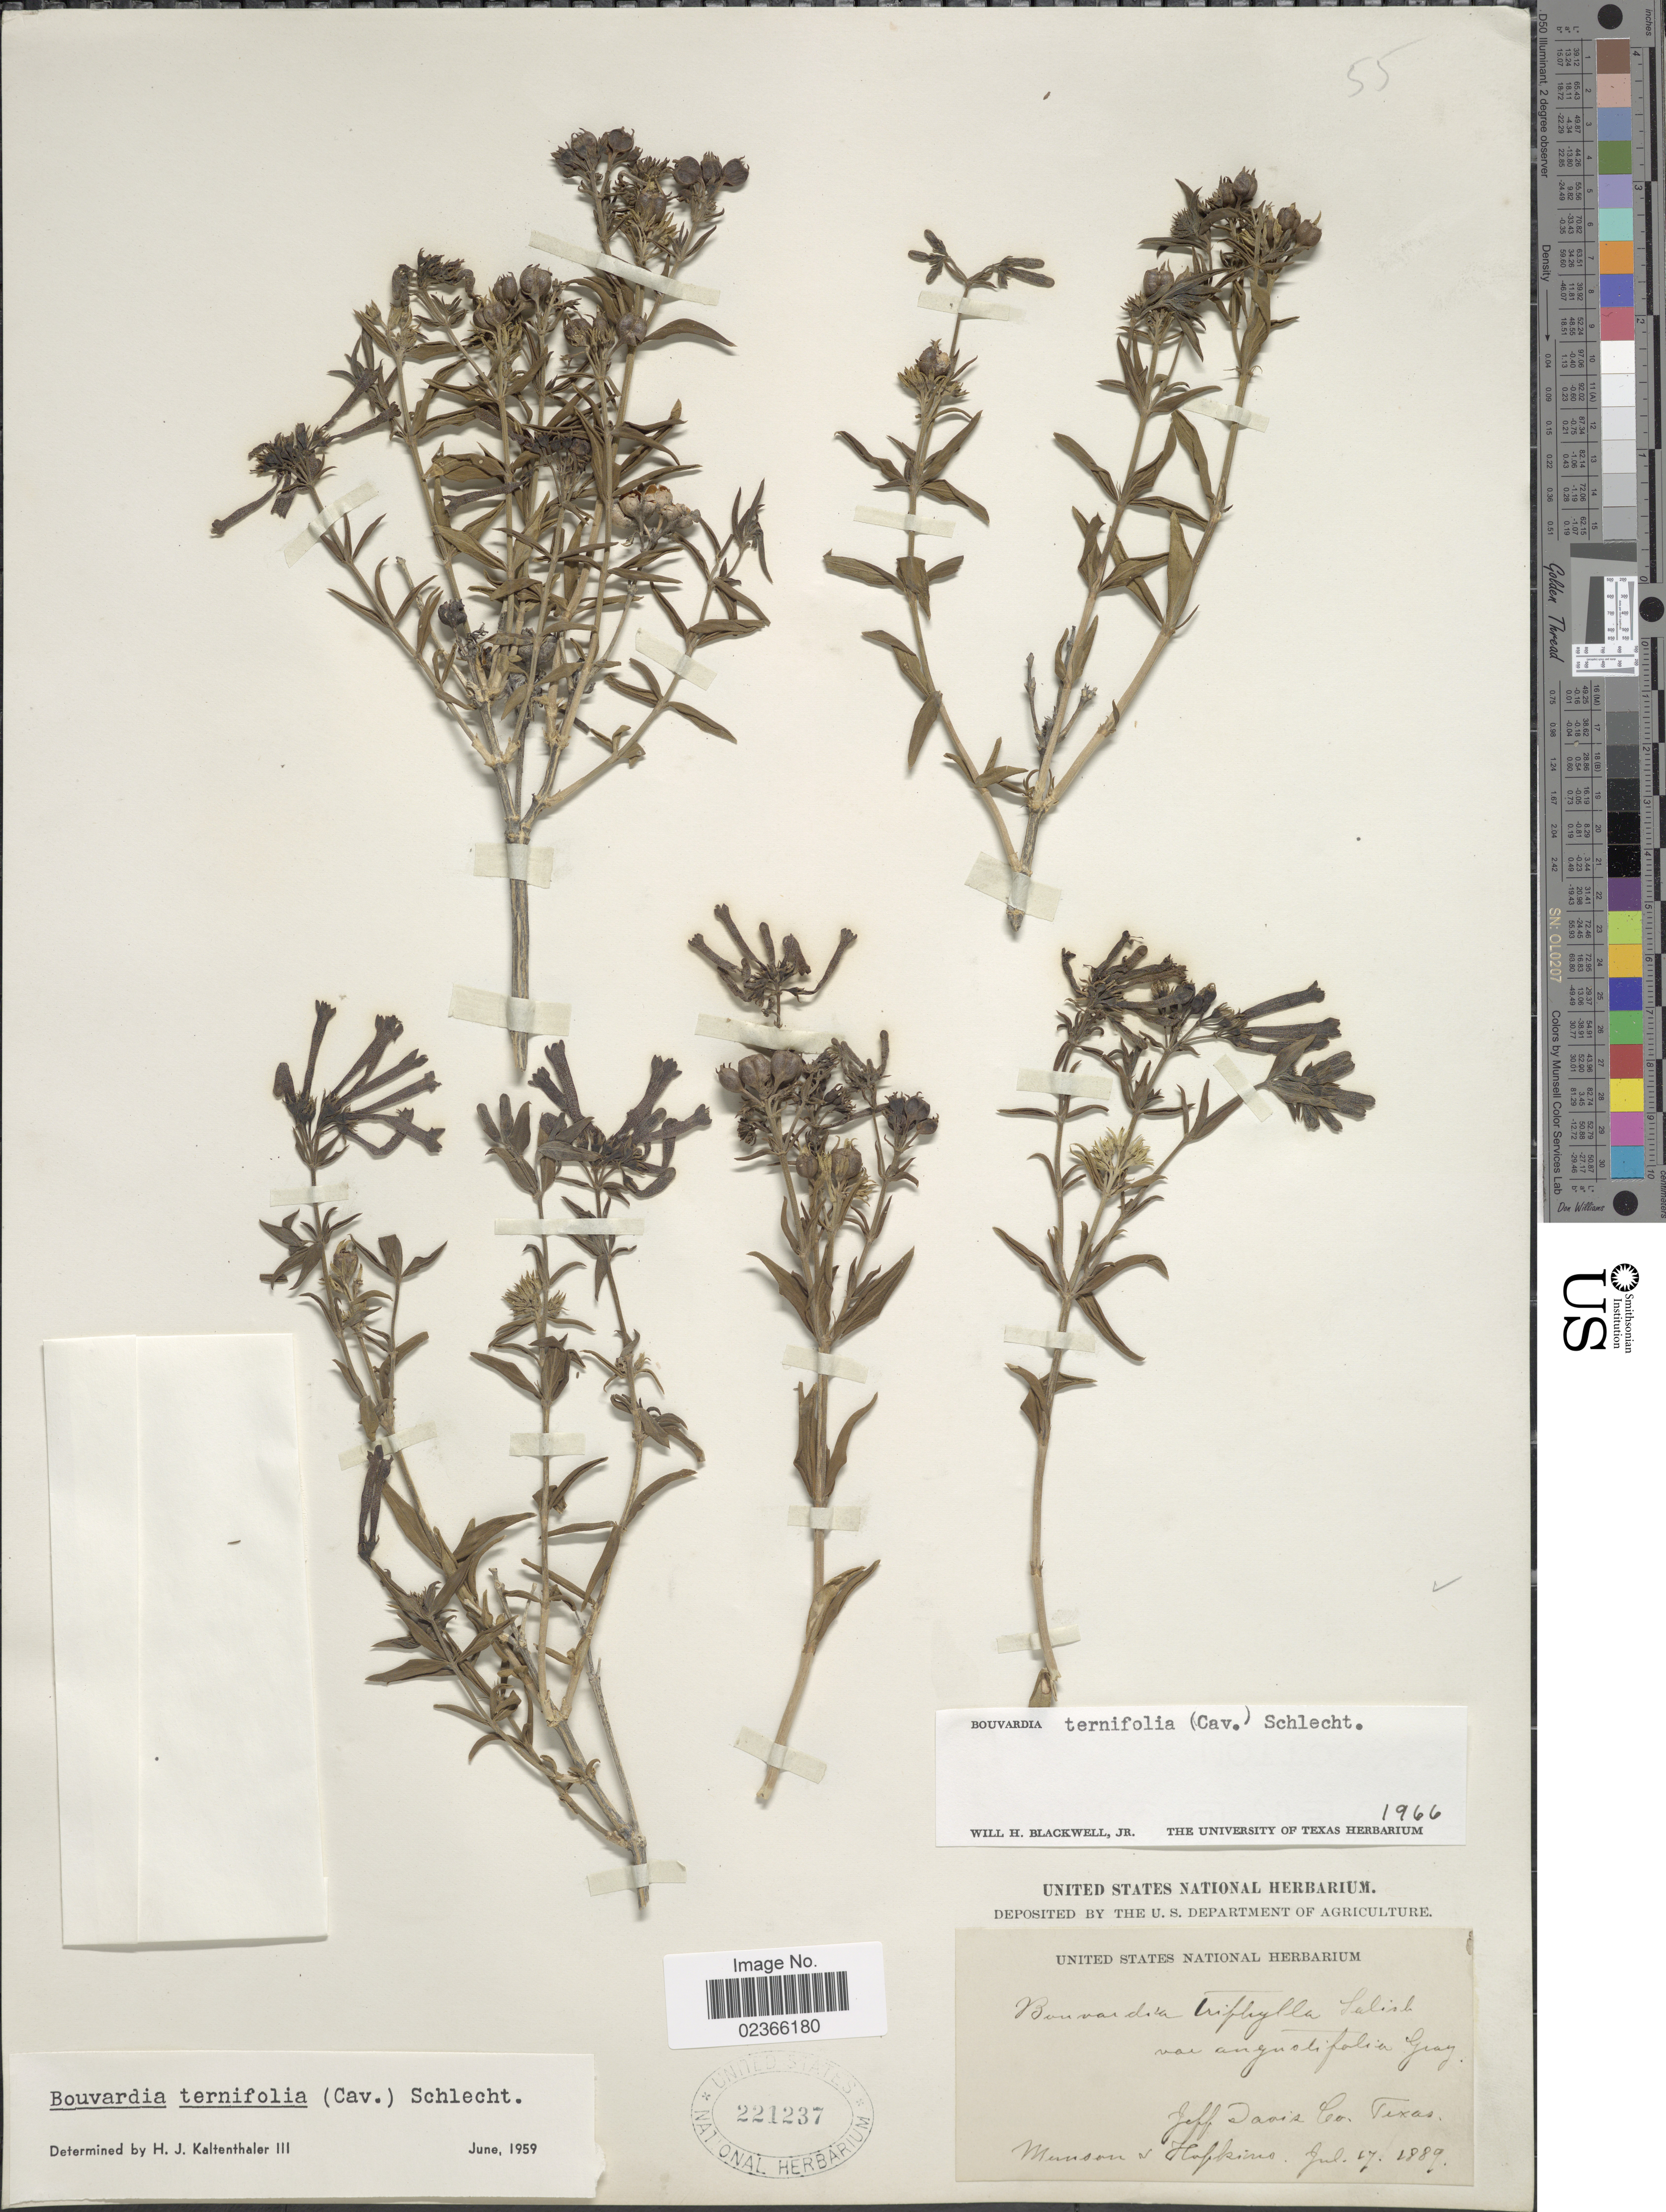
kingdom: Plantae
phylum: Tracheophyta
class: Magnoliopsida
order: Gentianales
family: Rubiaceae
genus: Bouvardia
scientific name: Bouvardia ternifolia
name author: (Cav.) Schltdl.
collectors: -. Munson & -- Hopkins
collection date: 1889-07-17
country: United States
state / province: Texas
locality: Jeff Davis Co. Texas.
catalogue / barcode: US 221237